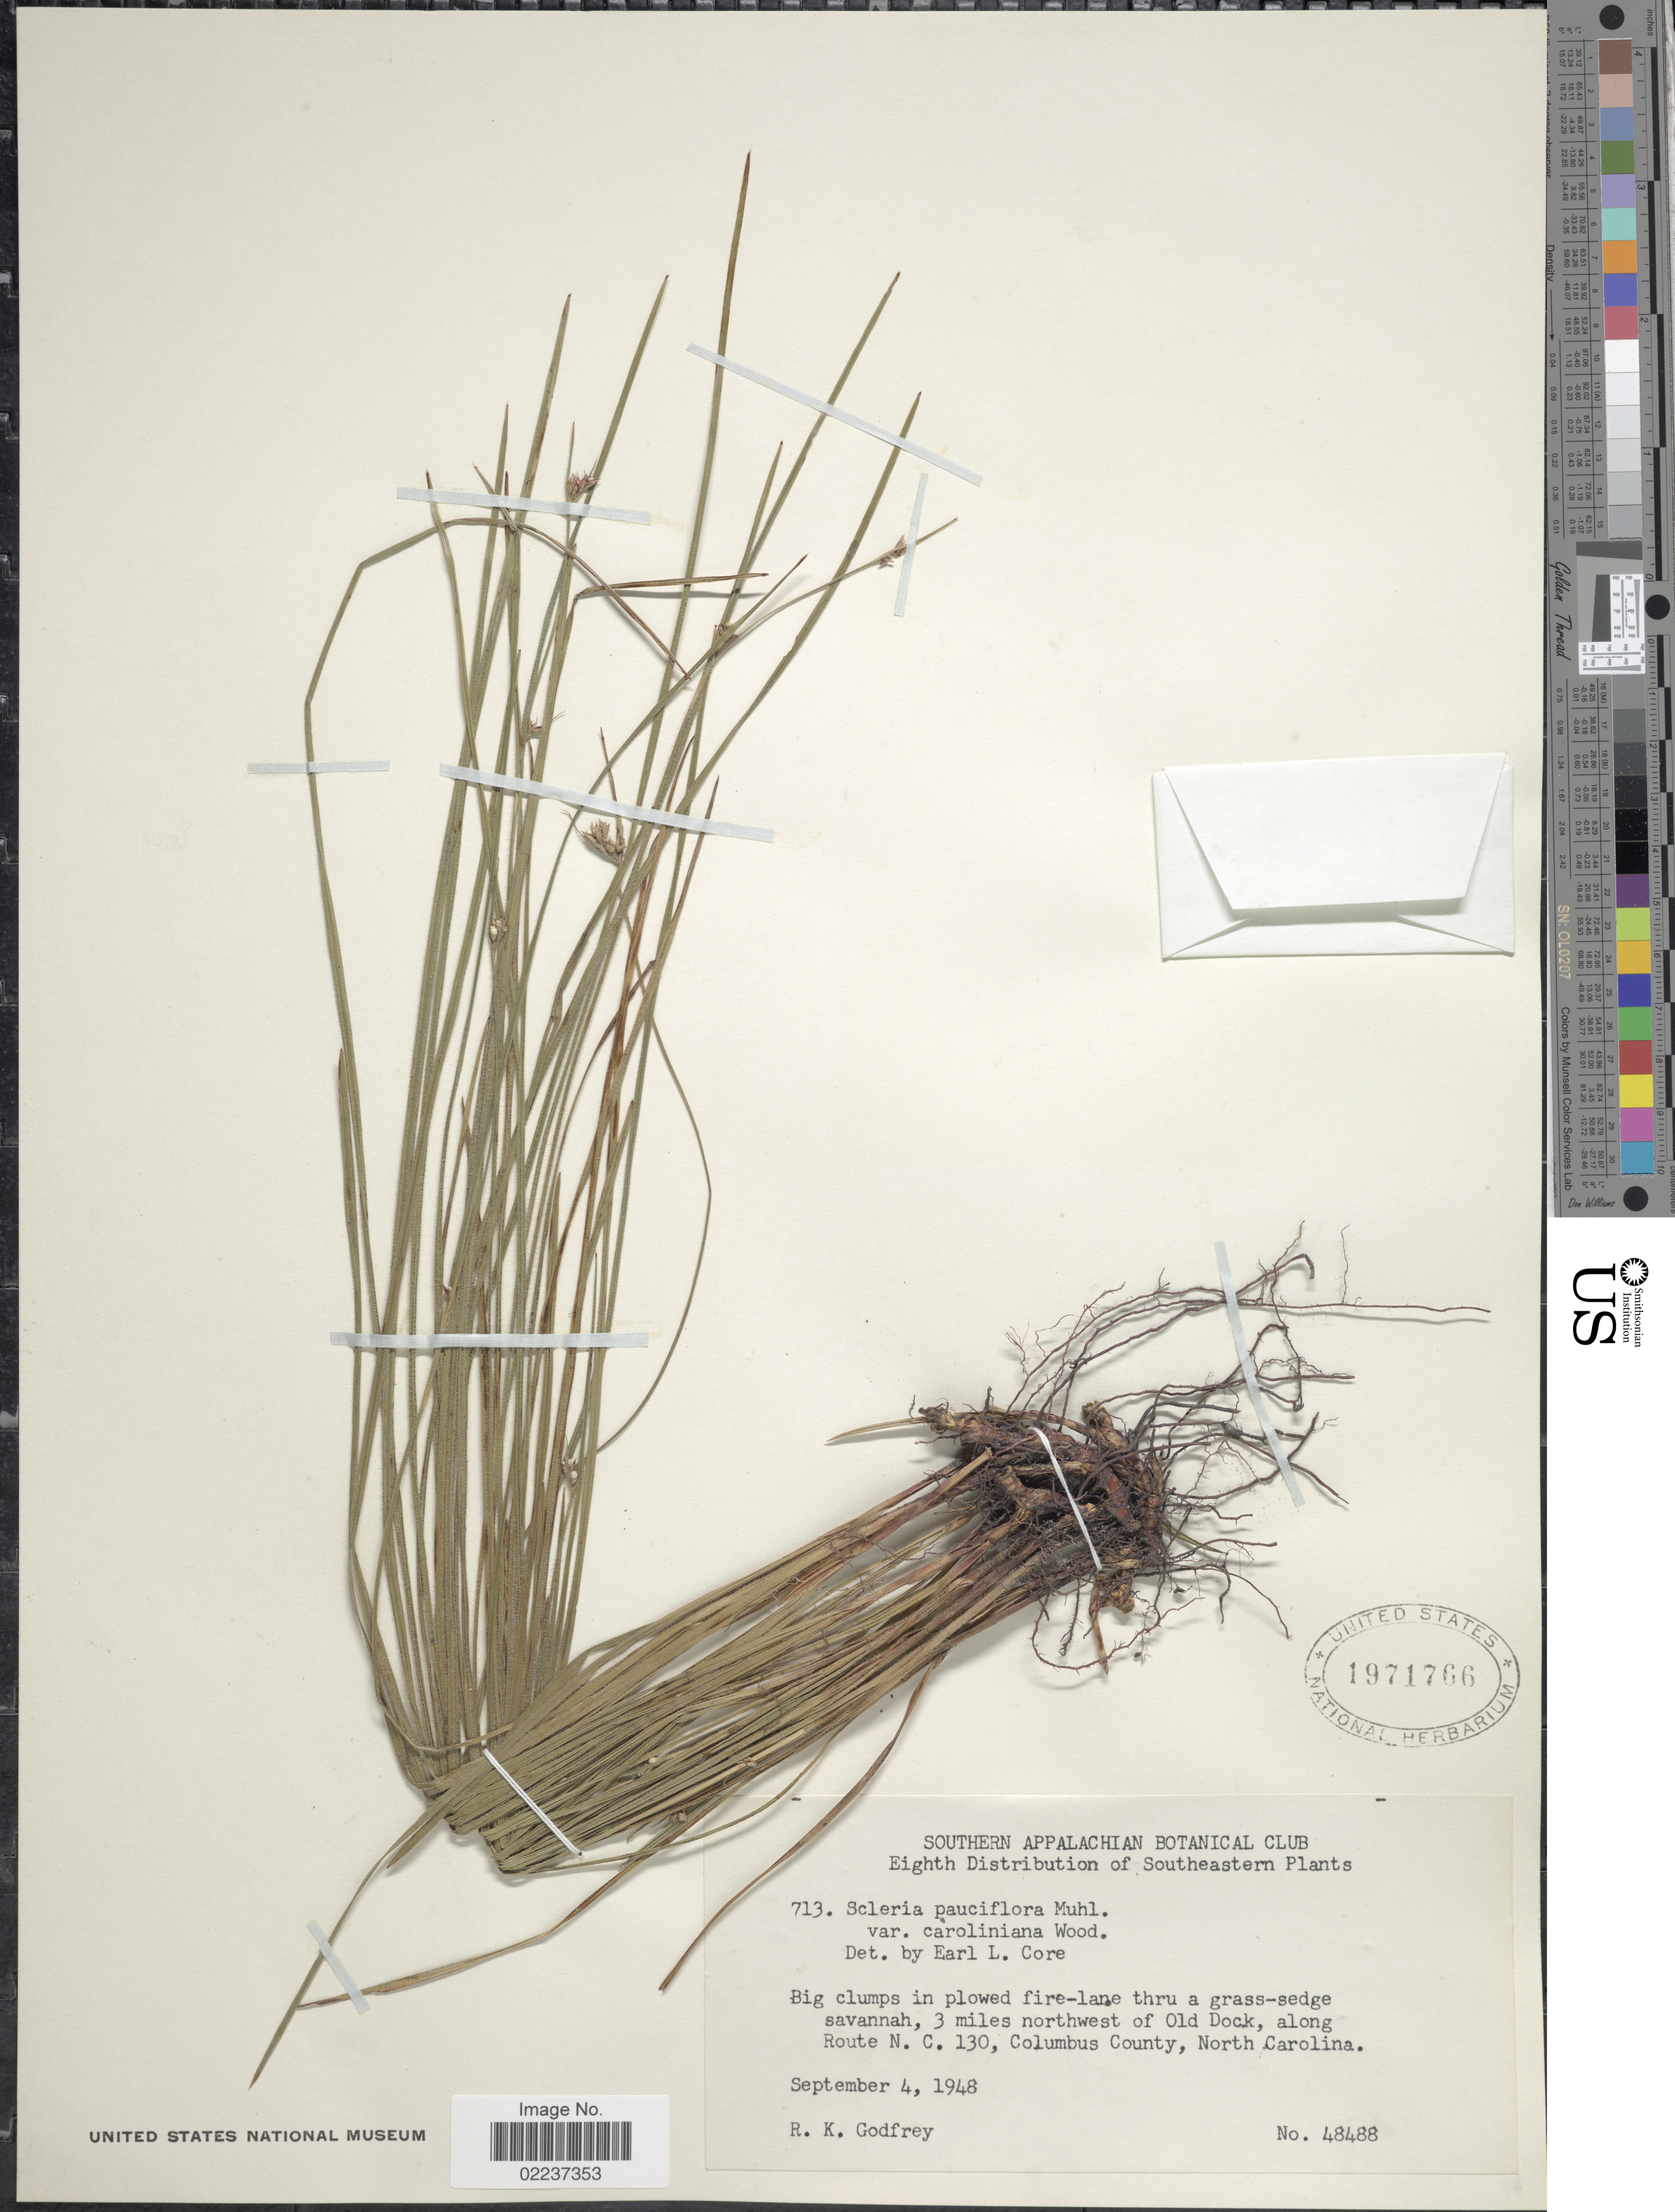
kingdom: Plantae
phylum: Tracheophyta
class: Liliopsida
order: Poales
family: Cyperaceae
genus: Scleria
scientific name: Scleria pauciflora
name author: Muhl. ex Willd.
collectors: R. K. Godfrey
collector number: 48488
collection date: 1948-09-04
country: United States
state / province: North Carolina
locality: Southeastern, 3 miles northwest of Old Dock, along Route N.C. 130, Columbus County, North Carolina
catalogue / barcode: US 1971766